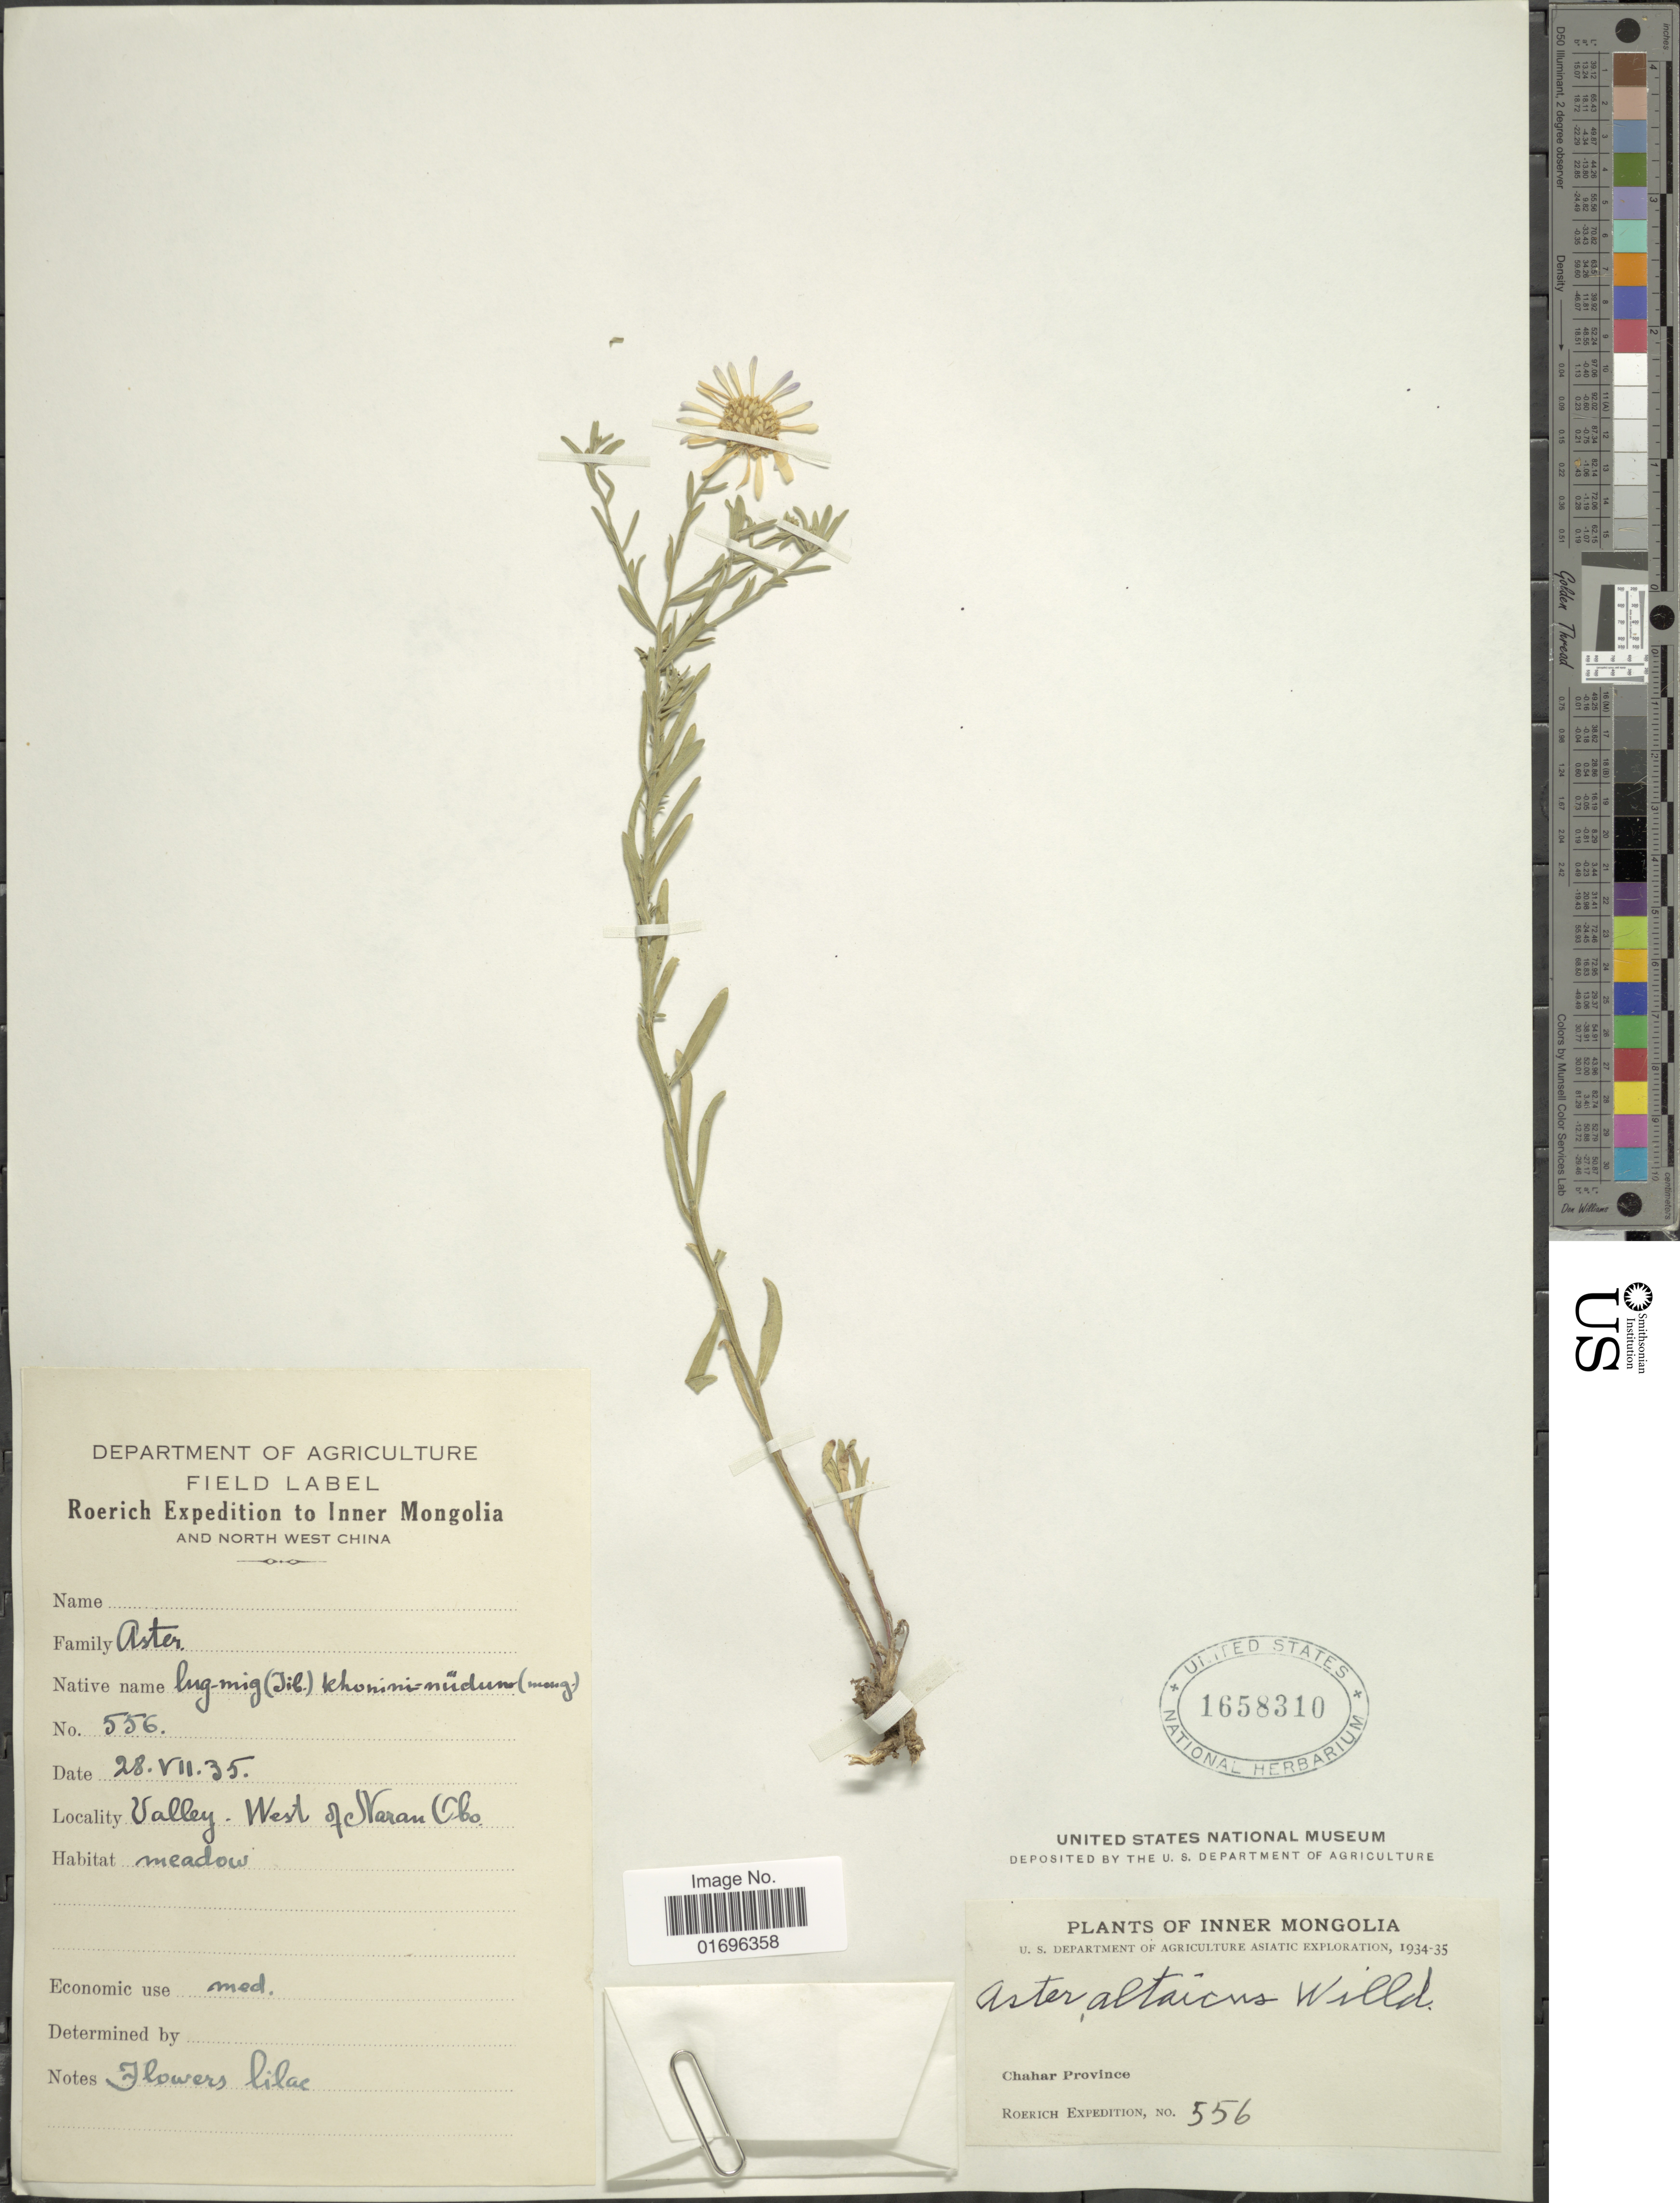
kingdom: Plantae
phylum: Tracheophyta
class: Magnoliopsida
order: Asterales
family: Asteraceae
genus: Aster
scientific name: Aster altaicus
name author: Willd.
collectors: Roerich Expedition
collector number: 556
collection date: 1935-07-28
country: China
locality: Inner Mongolia and North West China. Valley. West of Naran obo. Chahar Province.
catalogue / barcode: US 1658310